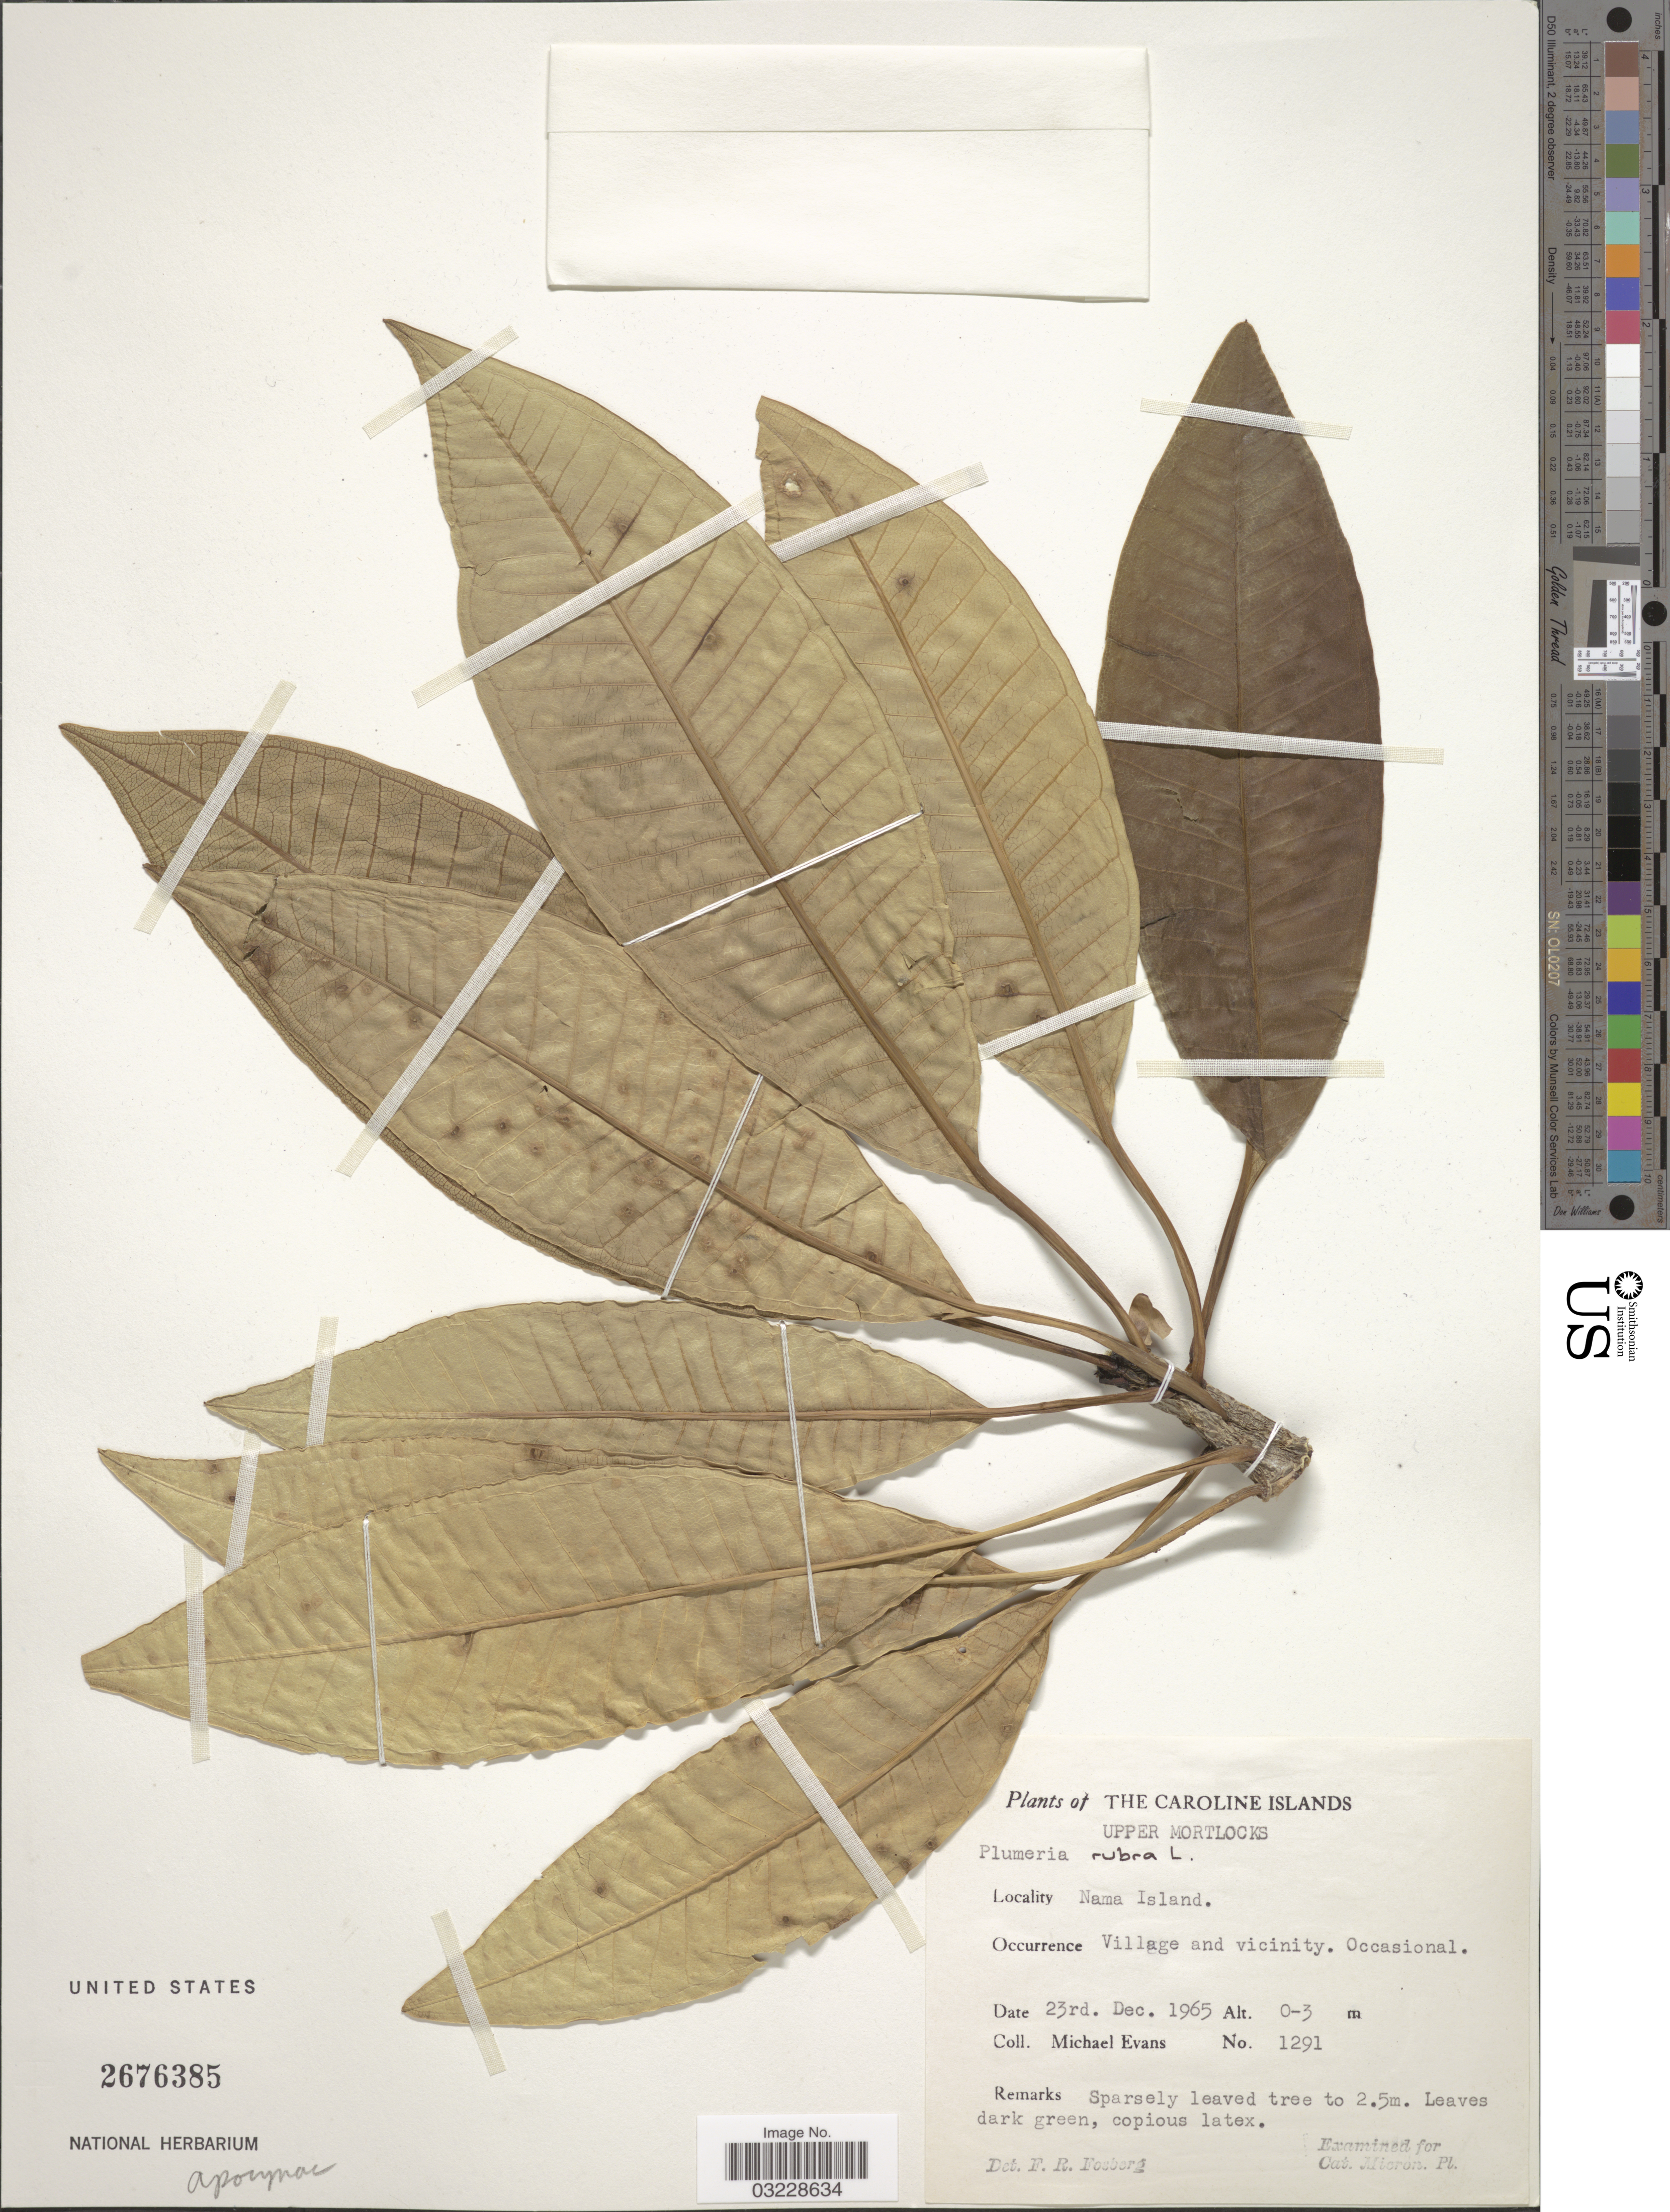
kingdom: Plantae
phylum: Tracheophyta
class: Magnoliopsida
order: Gentianales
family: Apocynaceae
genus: Plumeria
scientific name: Plumeria rubra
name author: L.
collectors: M. Evans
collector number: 1291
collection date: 1965-12-23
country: Micronesia, Federated States of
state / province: Truk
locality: The Caroline Islands, Upper Mortlocks, Nama Island, Village and vicinity.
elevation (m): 0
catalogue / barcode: US 2676385